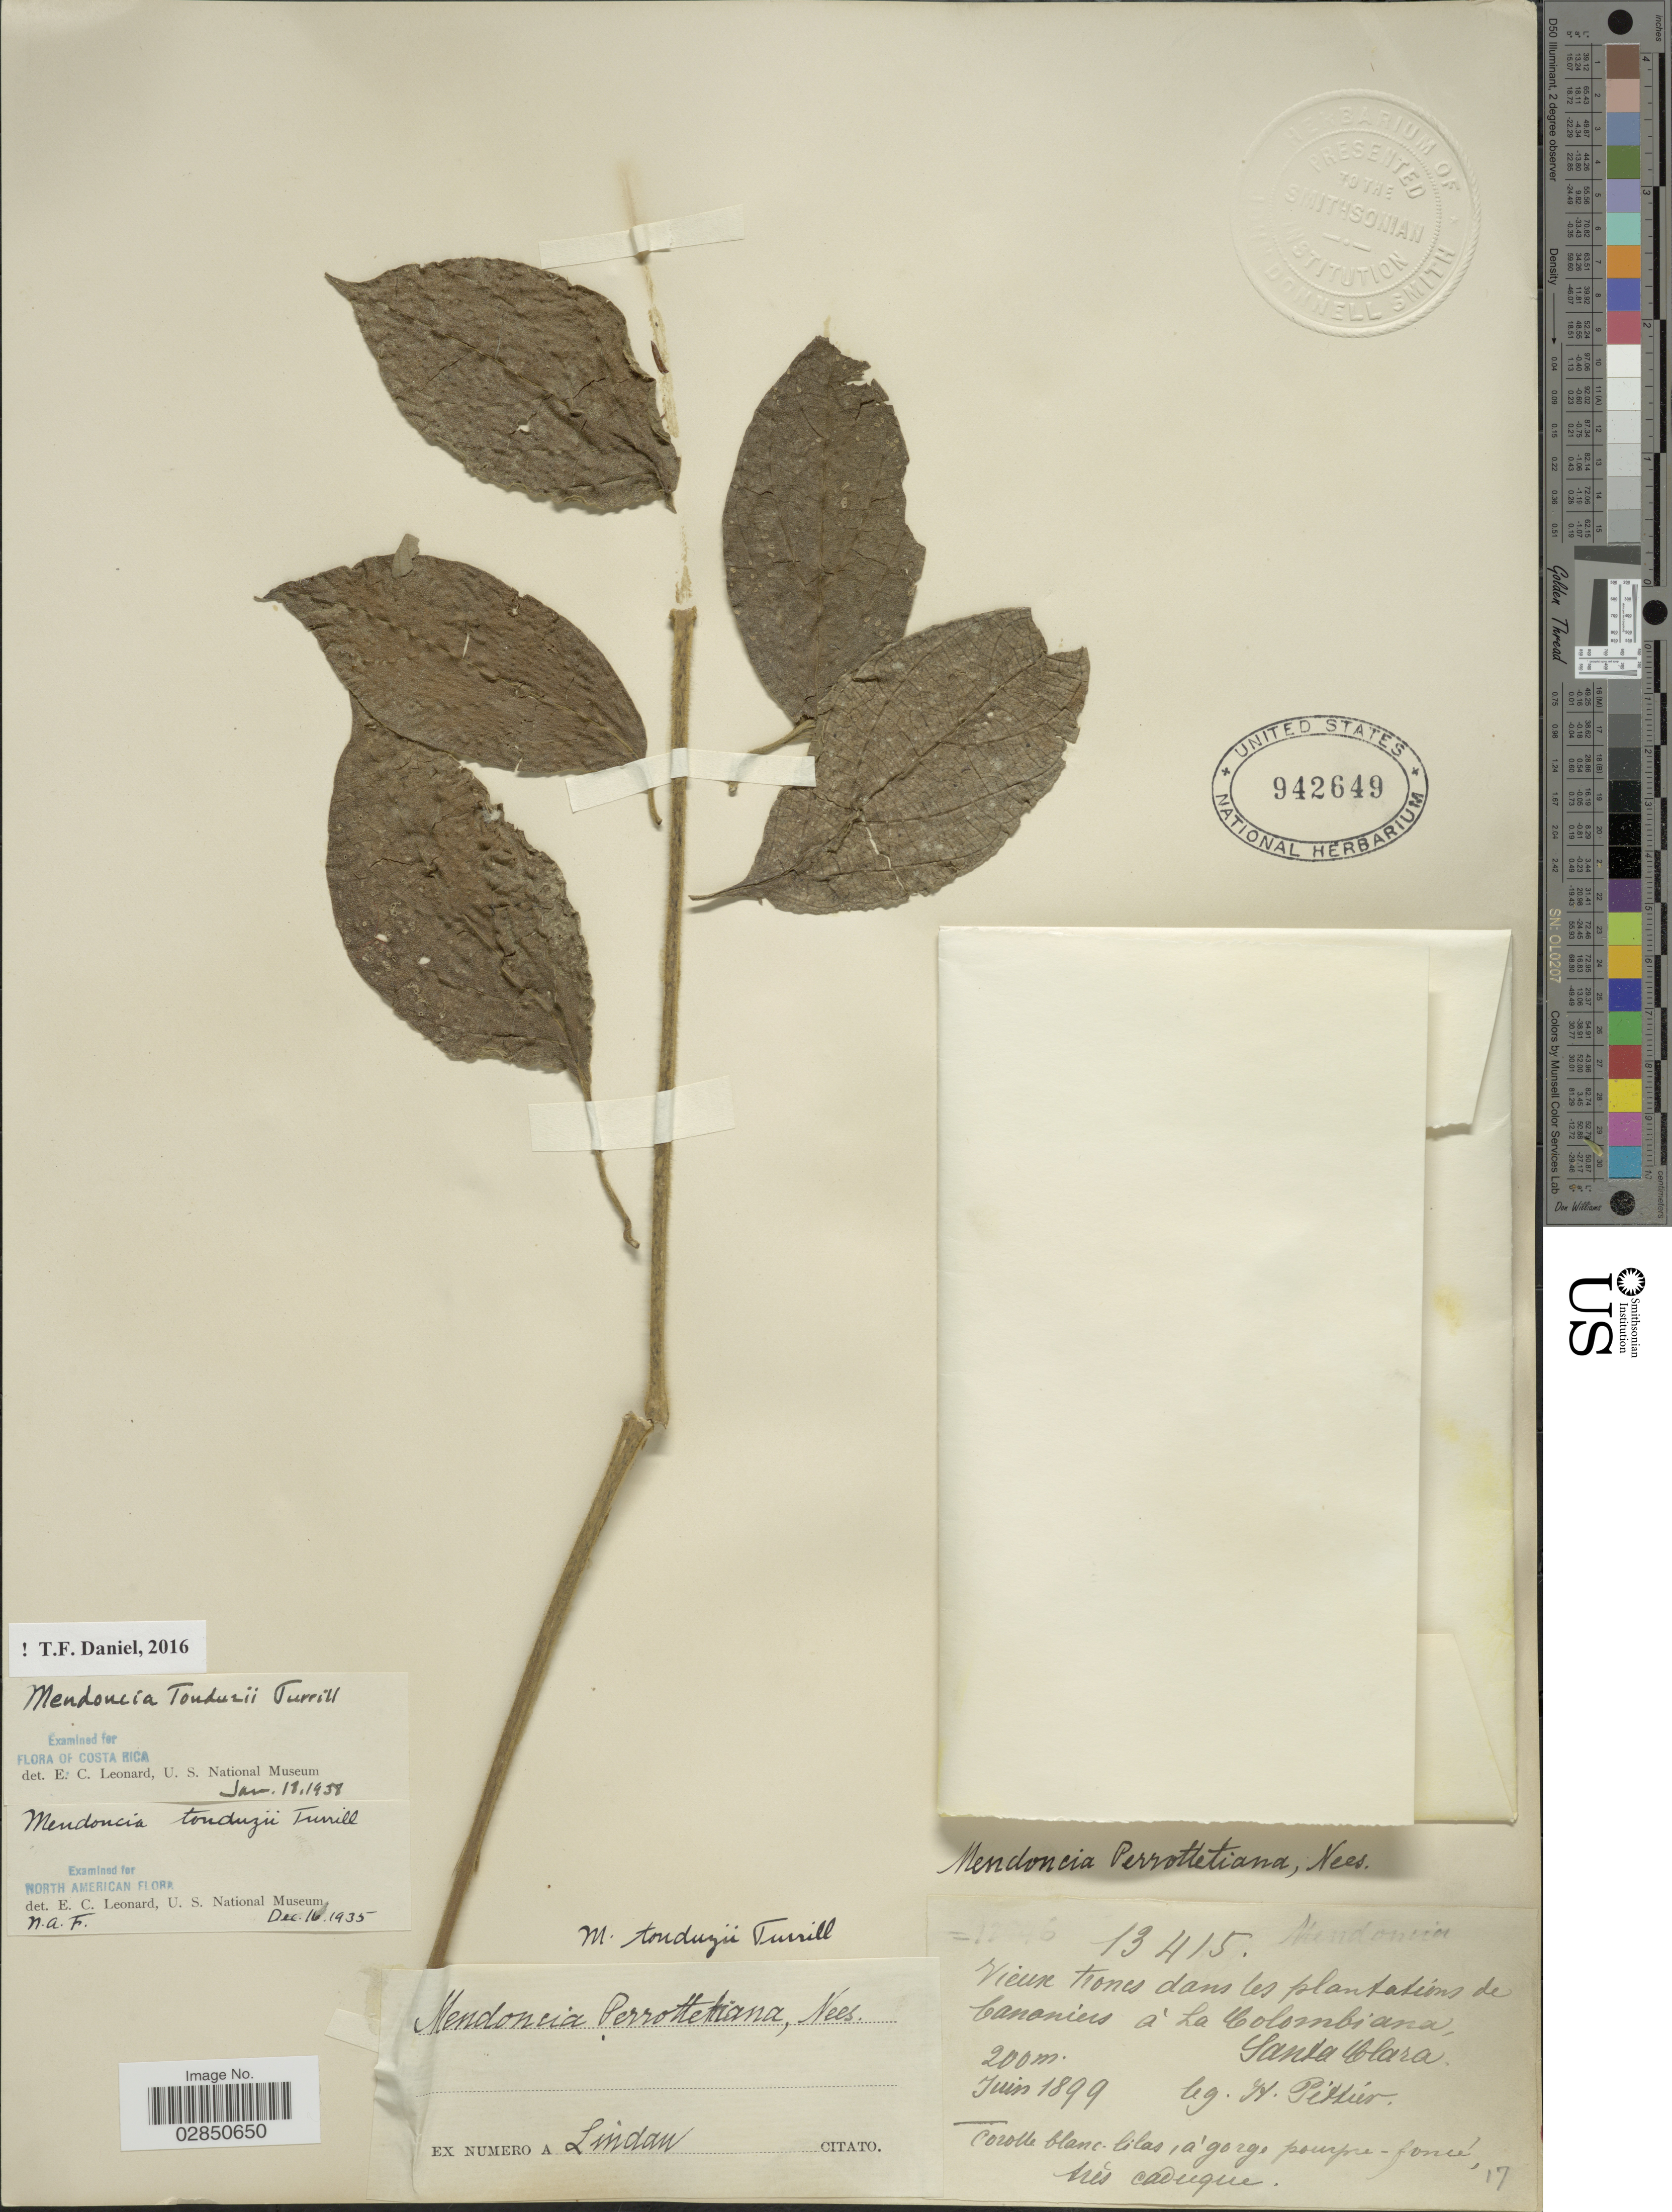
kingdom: Plantae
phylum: Tracheophyta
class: Magnoliopsida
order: Lamiales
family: Acanthaceae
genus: Mendoncia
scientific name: Mendoncia tonduzii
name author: Turrill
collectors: H. F. Pittier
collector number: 13415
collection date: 1899-06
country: Costa Rica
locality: Vieux trones dans les plantations de Canoniers á La Colombiana, Santa Clara.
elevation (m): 200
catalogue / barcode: US 942649